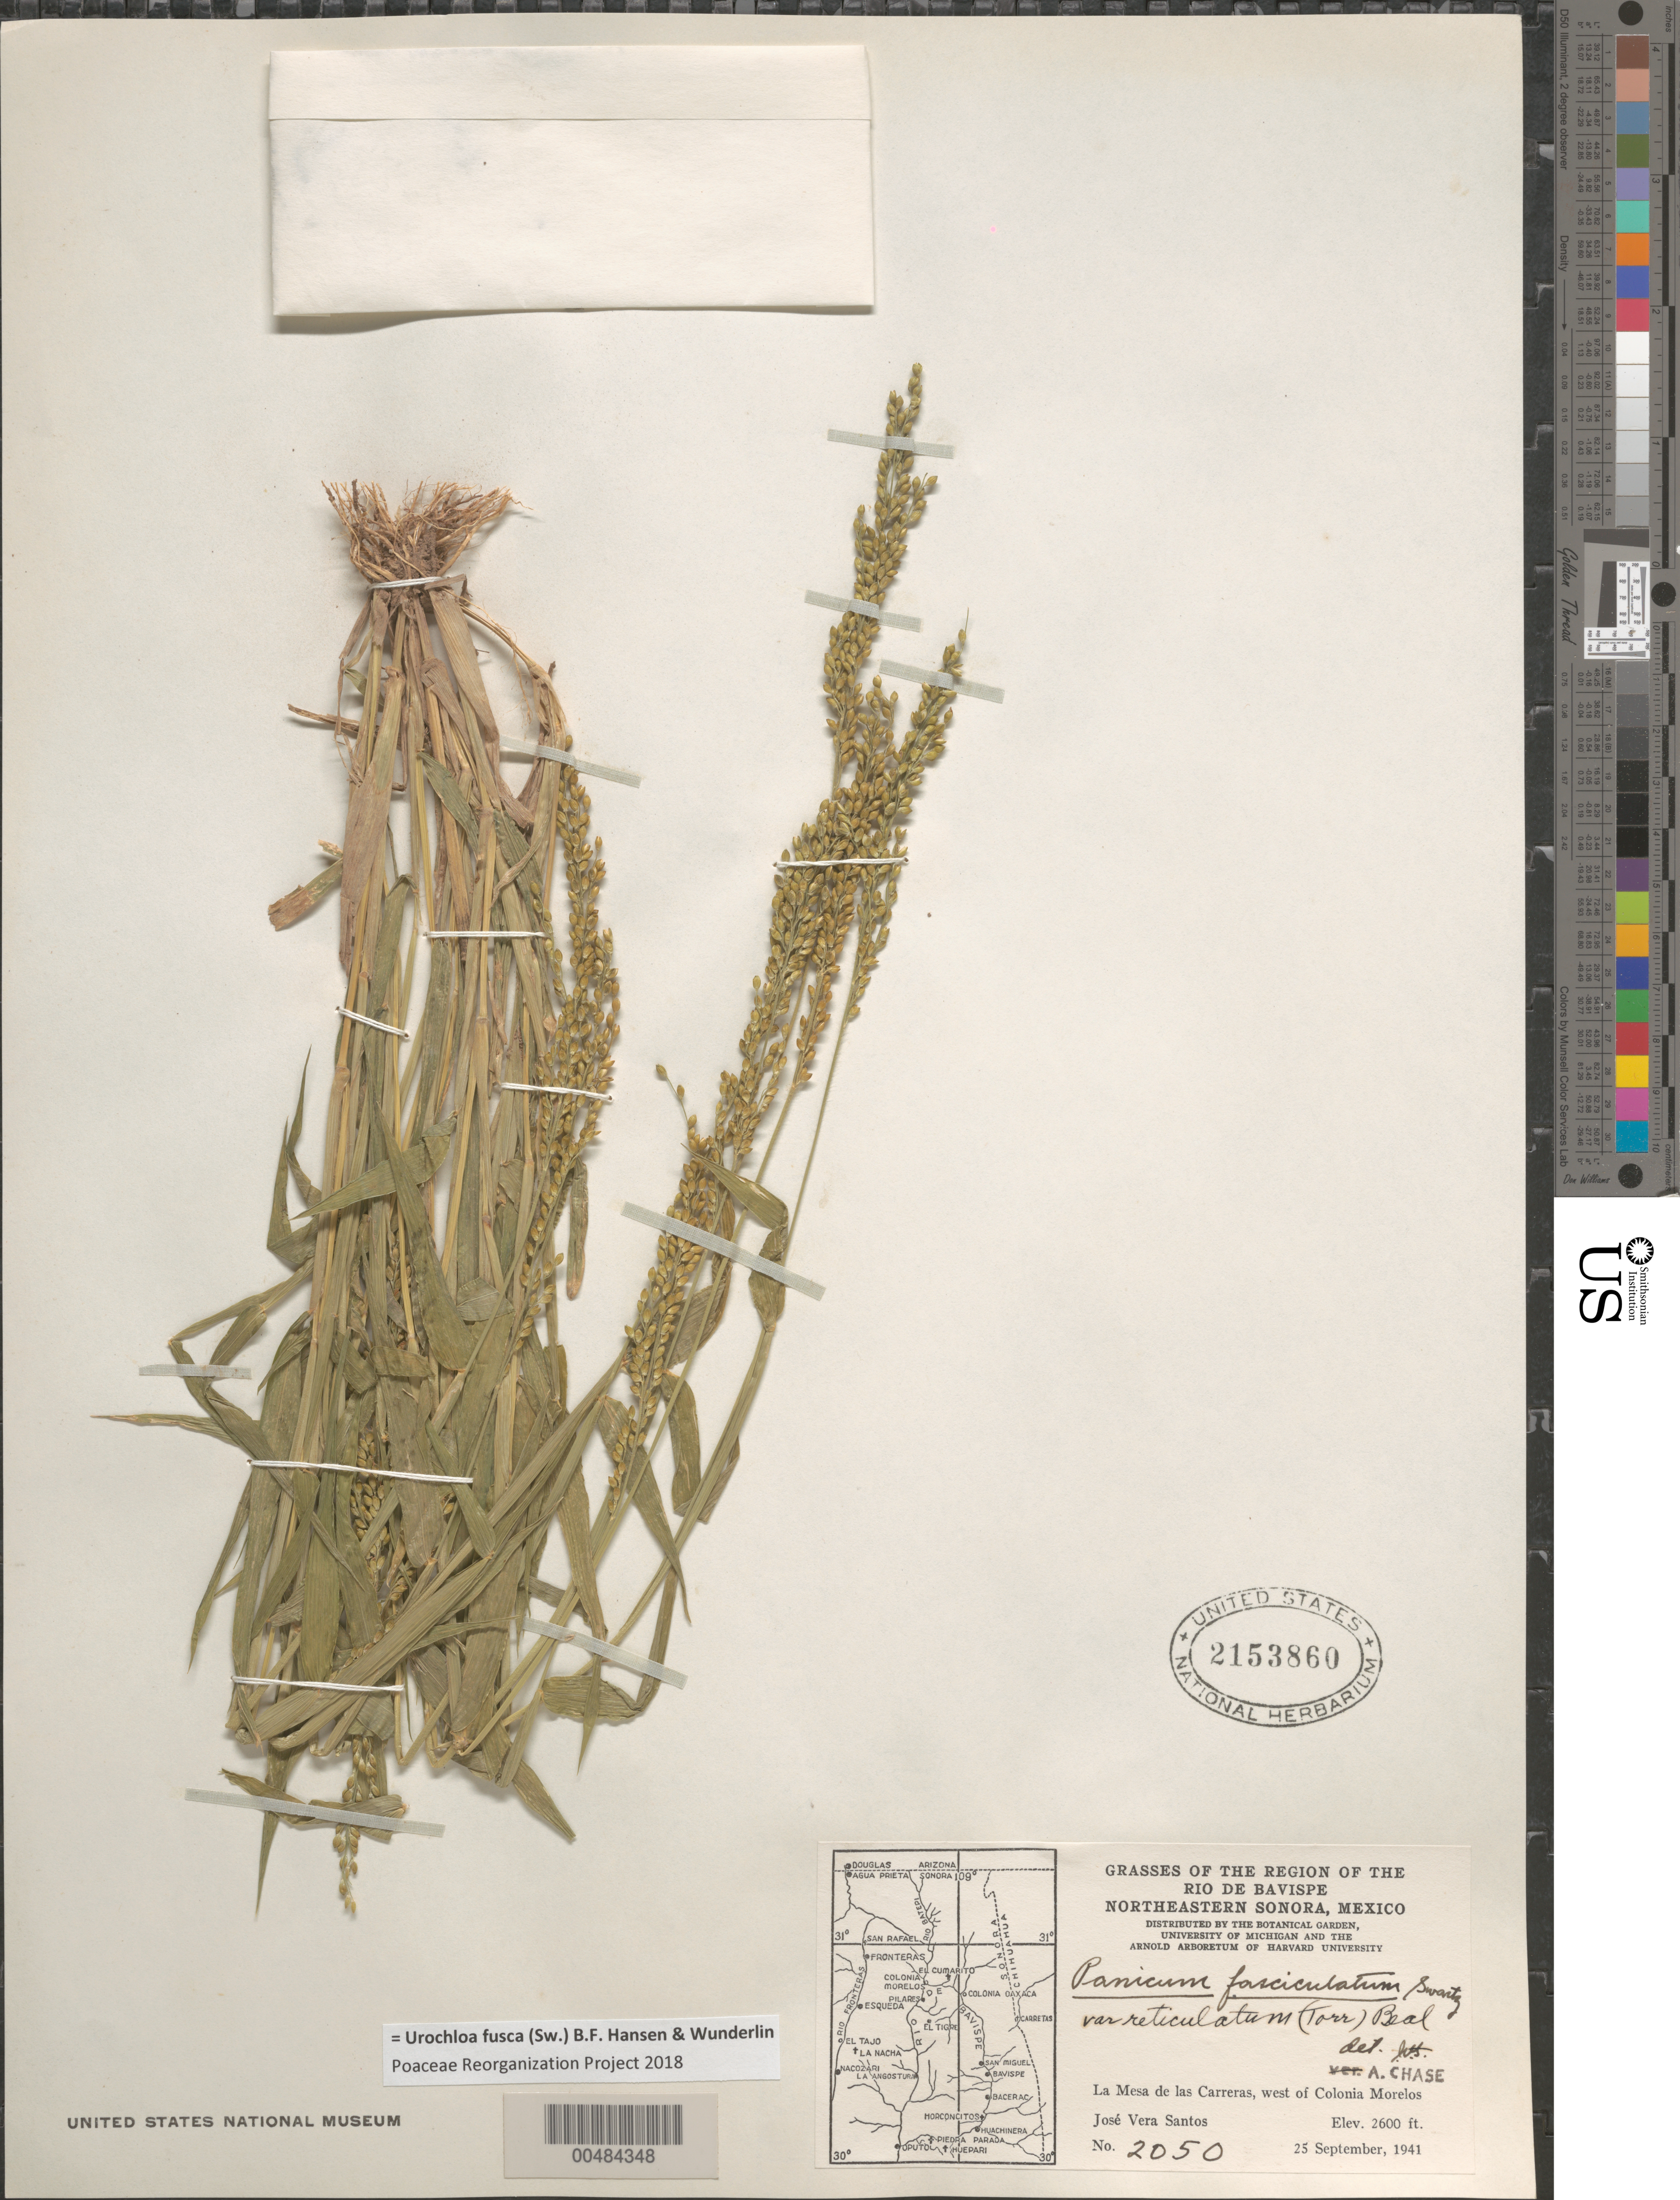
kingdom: Plantae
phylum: Tracheophyta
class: Liliopsida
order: Poales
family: Poaceae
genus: Brachiaria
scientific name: Brachiaria fasciculata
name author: (Sw.) Parodi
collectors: J. V. Santos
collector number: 2050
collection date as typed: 25 Sep 1941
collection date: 1941-09-25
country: Mexico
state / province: Sonora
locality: Region of the Rio de Bavispe, NE Sonora, La Mesa de las Carreras, W of Colonia Morelos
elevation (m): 792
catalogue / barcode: US 2153860